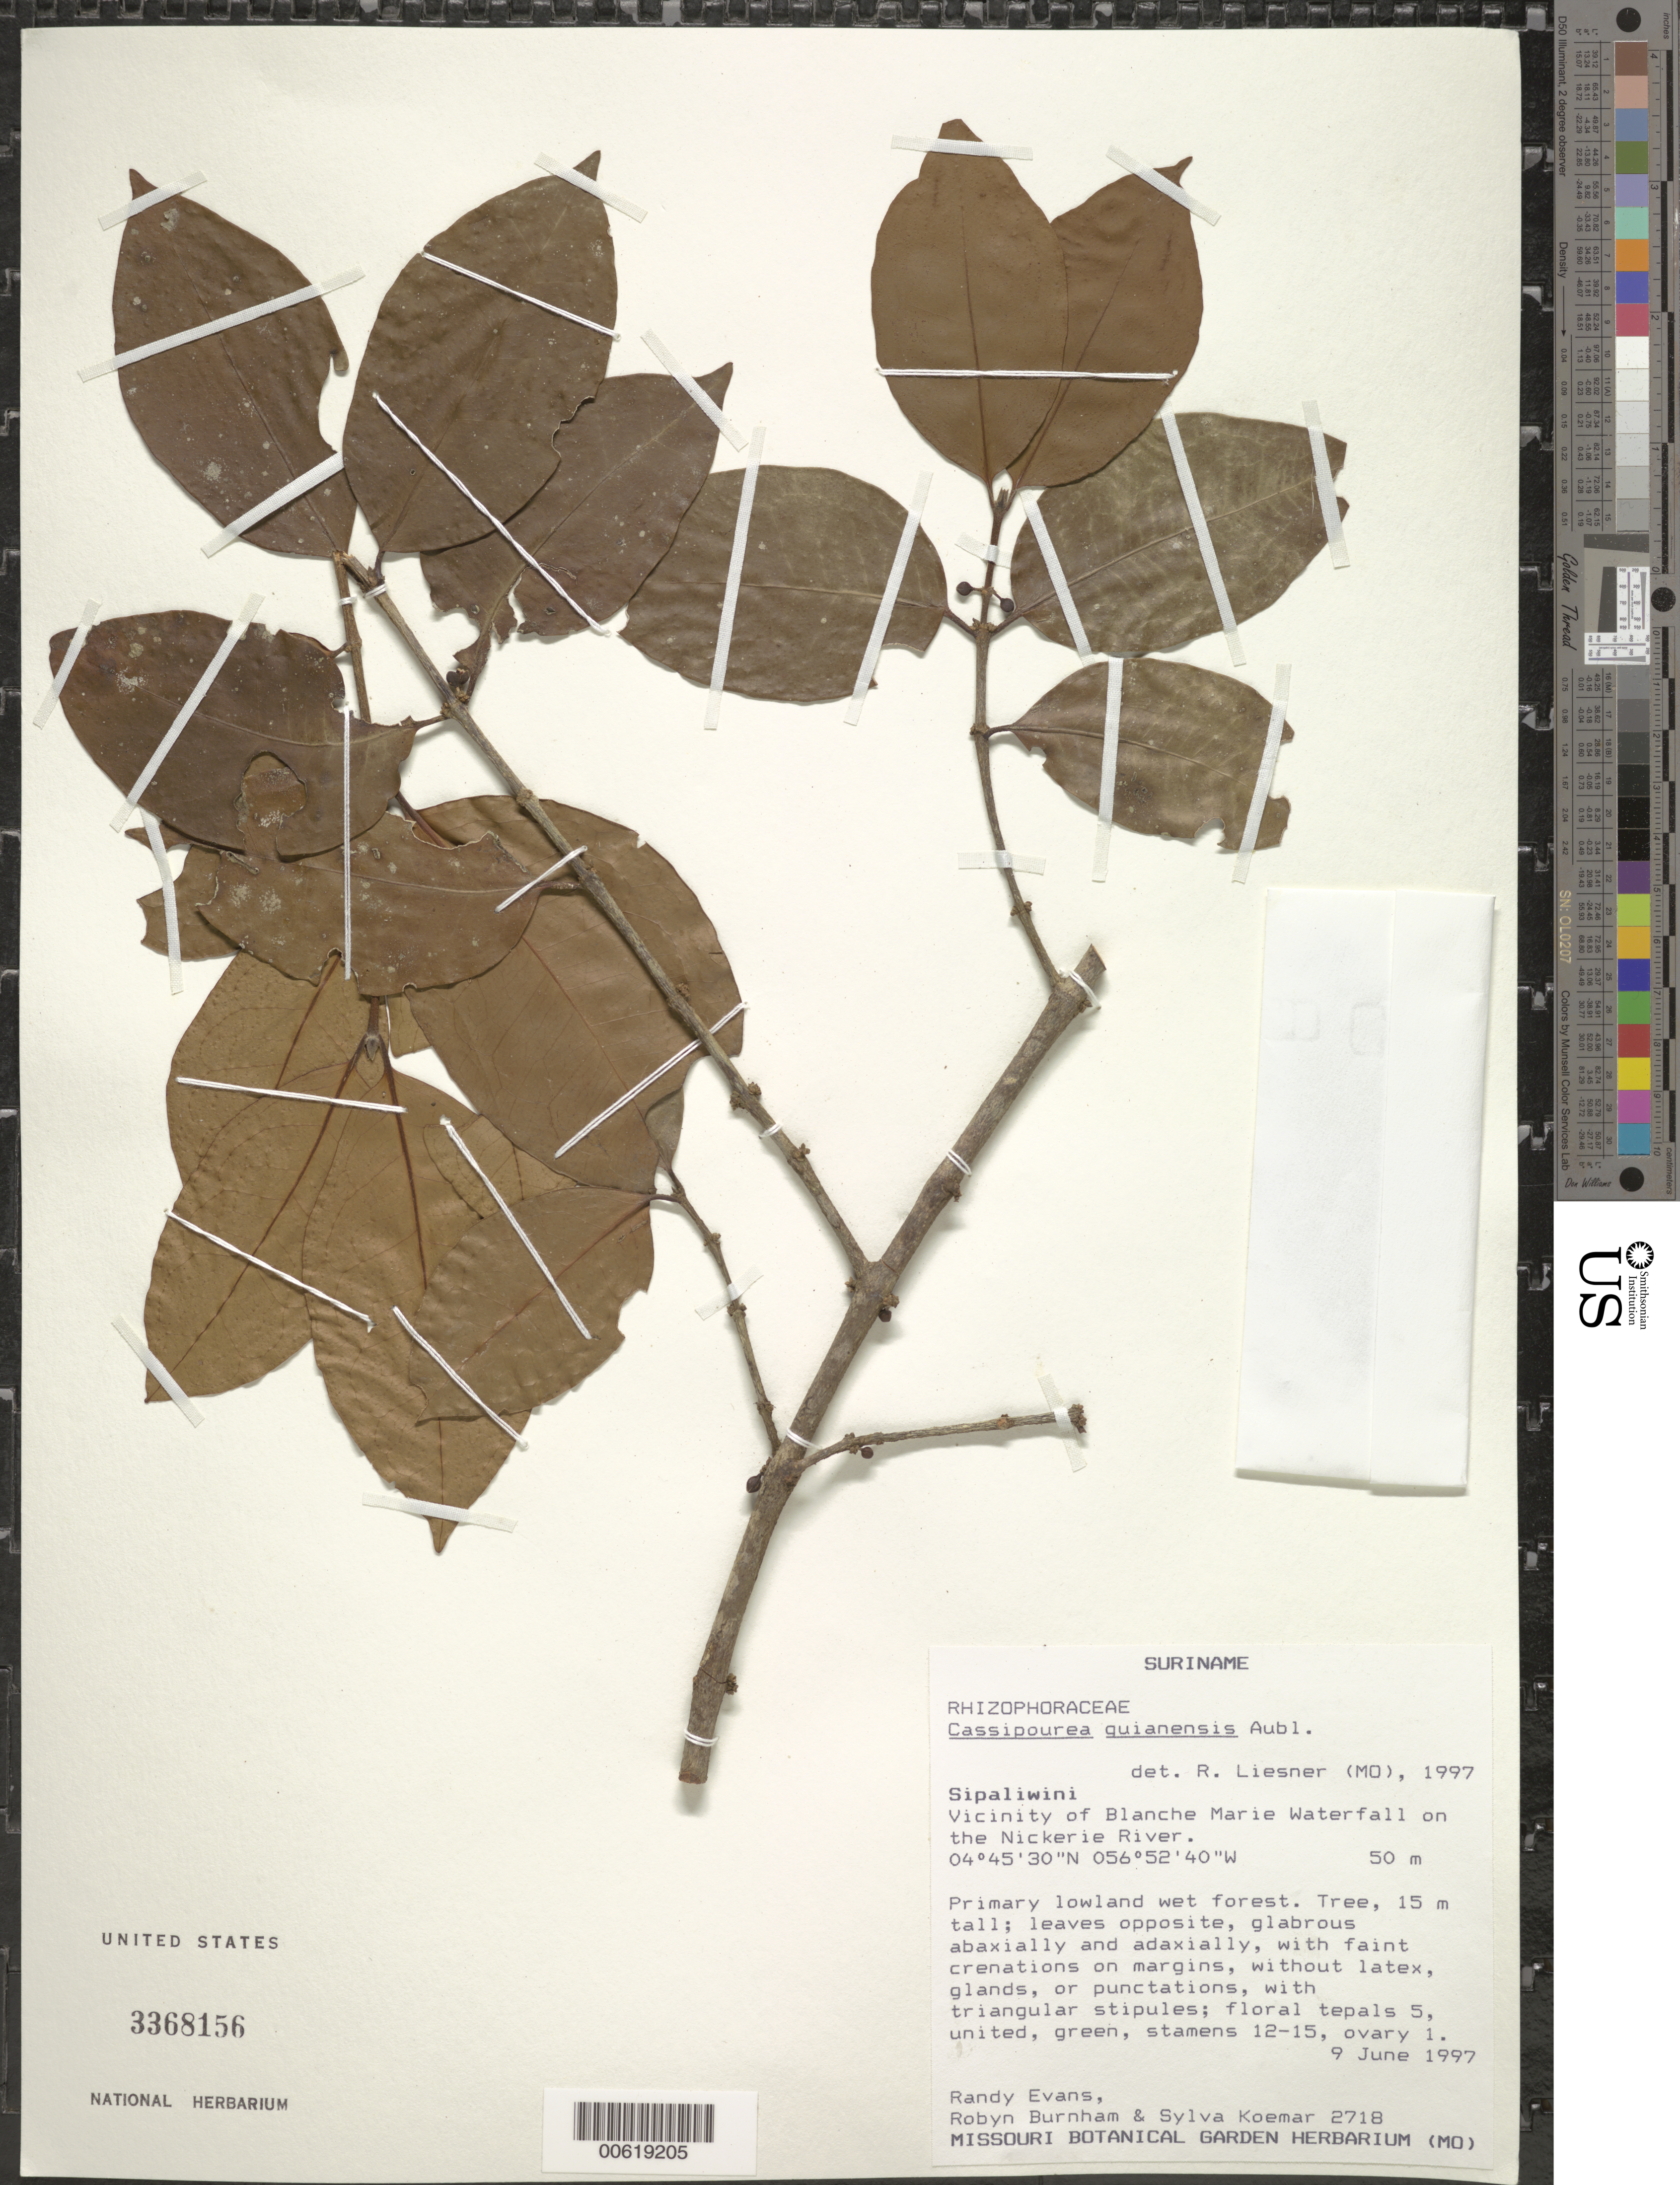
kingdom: Plantae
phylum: Tracheophyta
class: Magnoliopsida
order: Malpighiales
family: Rhizophoraceae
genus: Cassipourea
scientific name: Cassipourea guianensis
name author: Aubl.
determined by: Liesner, R. L.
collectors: R. Evans, R. Burnham & S. Koemar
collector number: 2718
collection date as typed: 9-Jun-97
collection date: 1997-06-09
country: Suriname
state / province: Sipaliwini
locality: Blanche Marie Waterfall, vic., on Nickerie R.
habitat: Primary lowland wet forest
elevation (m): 50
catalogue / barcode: US 3368156